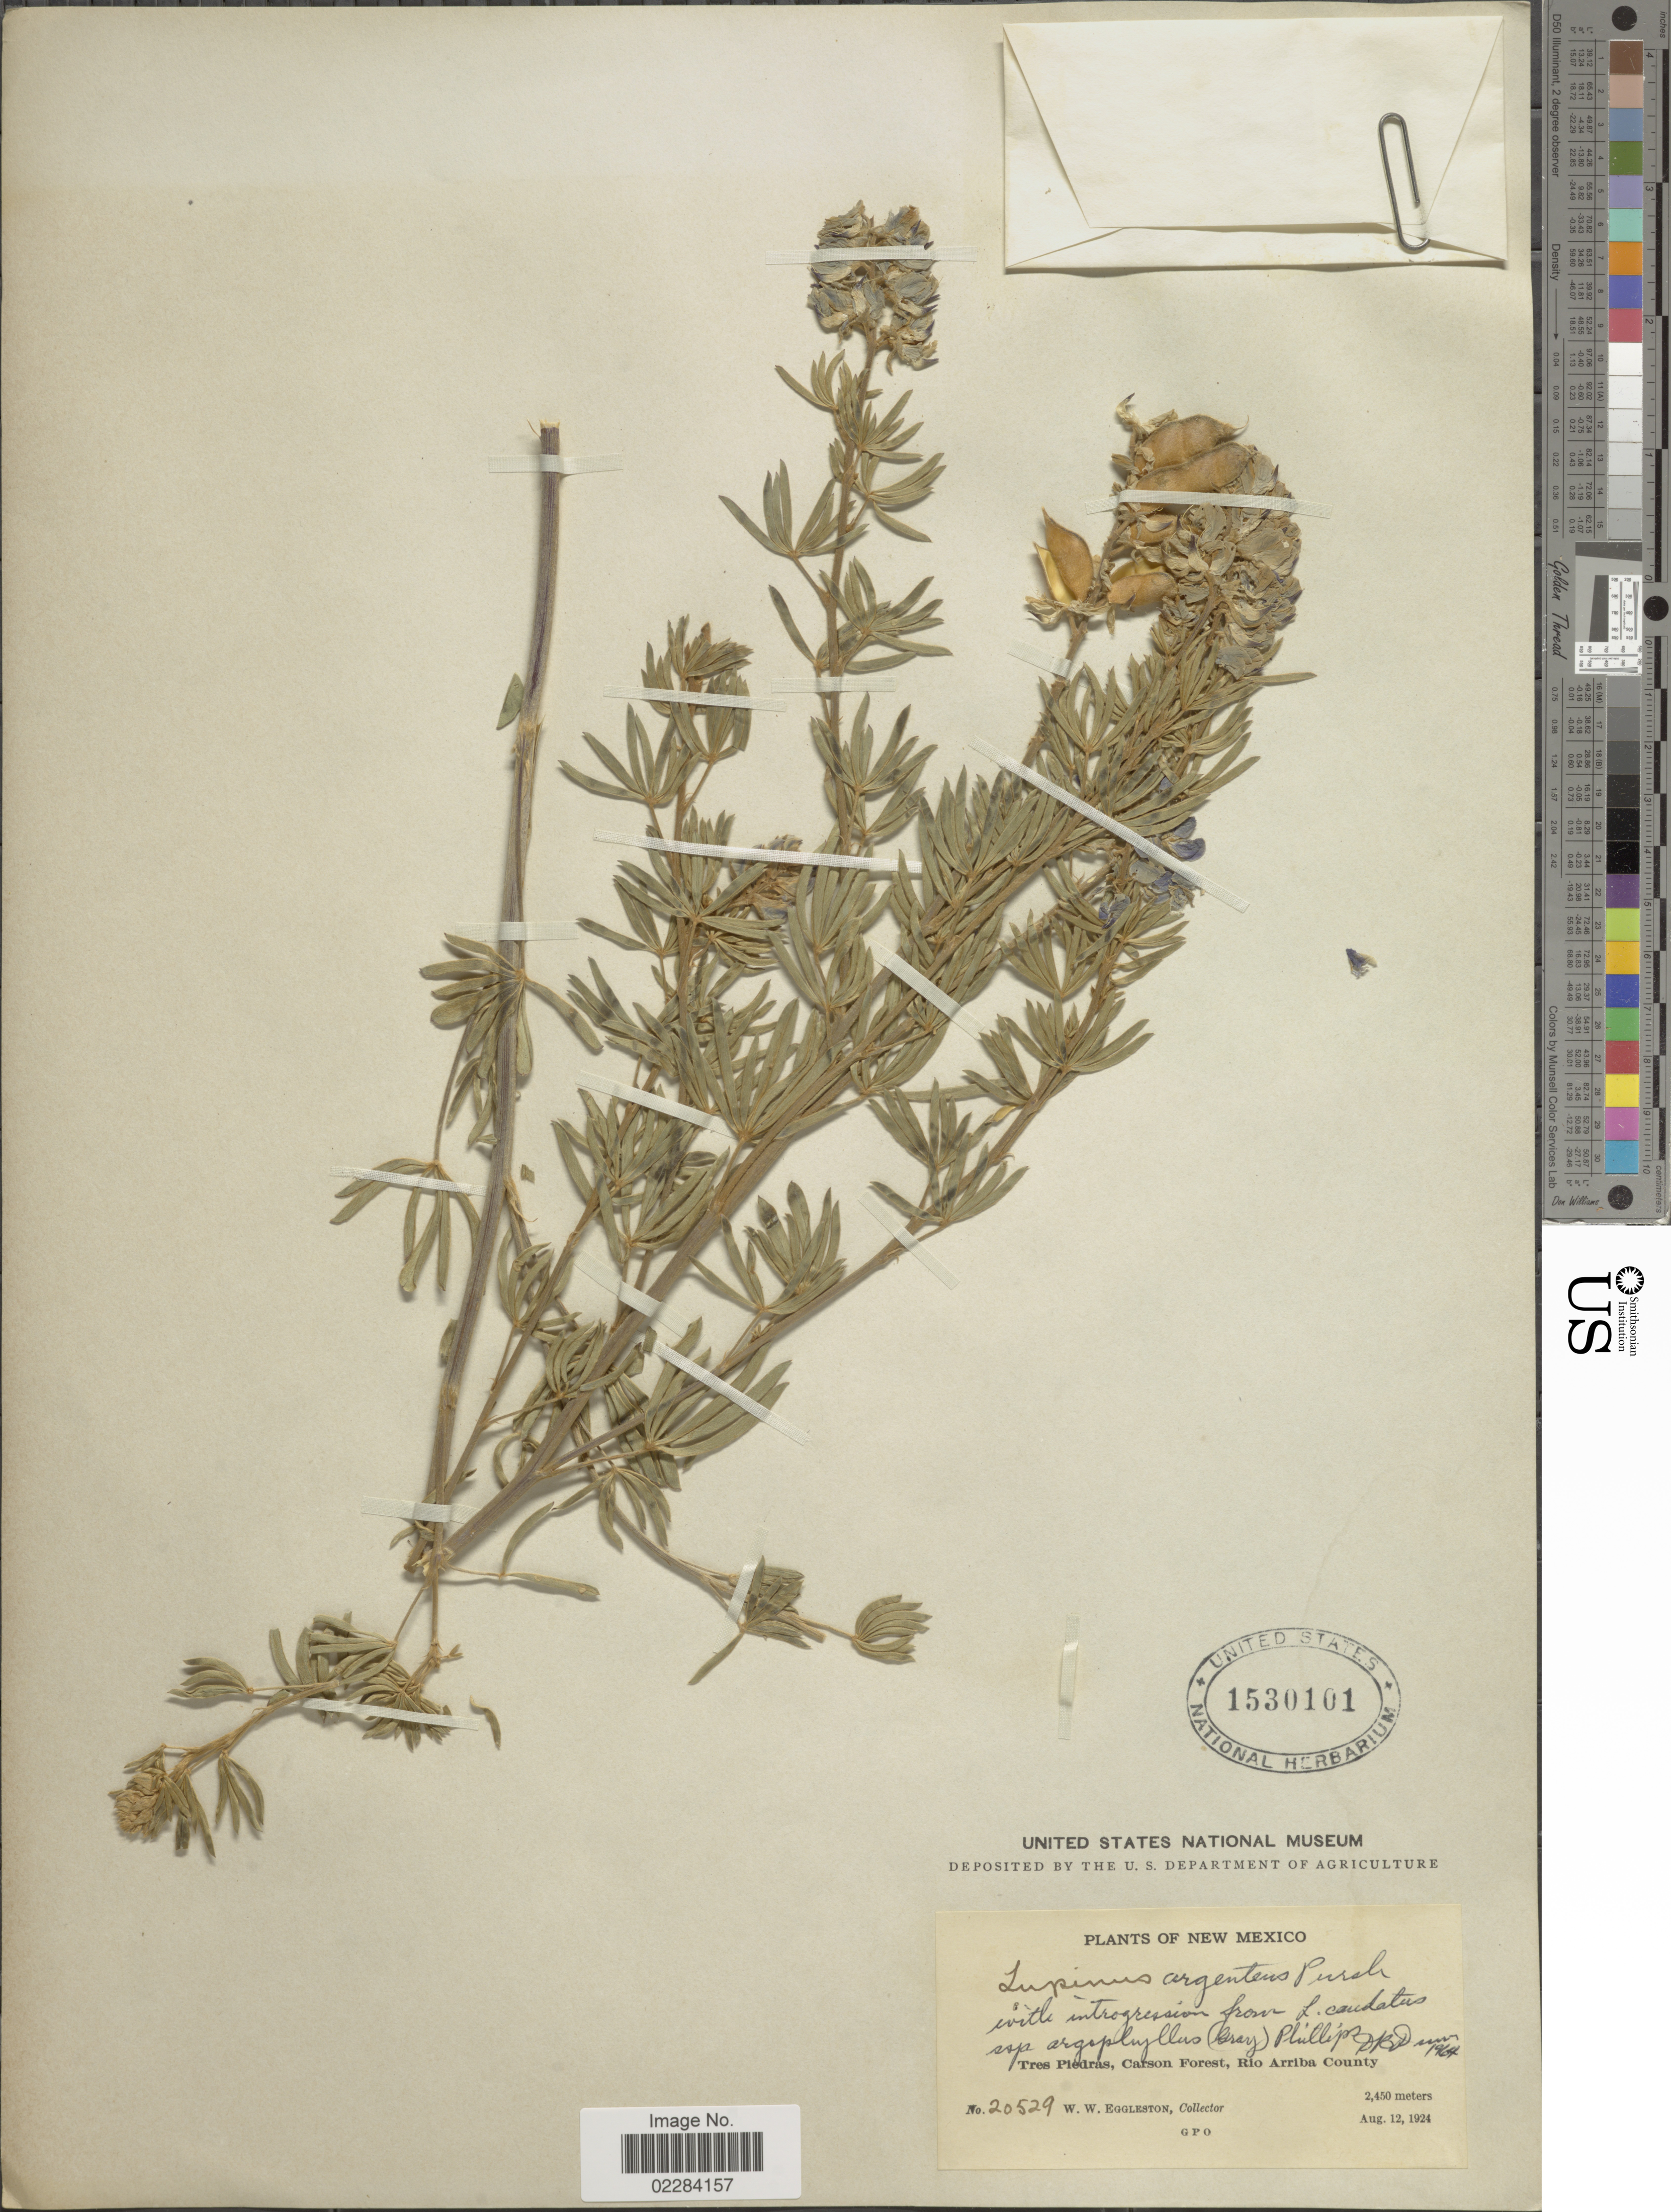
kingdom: Plantae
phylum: Tracheophyta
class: Magnoliopsida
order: Fabales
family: Fabaceae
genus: Lupinus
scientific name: Lupinus argenteus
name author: Pursh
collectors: W. W. Eggleston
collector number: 20529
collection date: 1924-08-12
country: United States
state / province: New Mexico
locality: Tres Piedras, Carson Forest, Rio Arriba County.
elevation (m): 2450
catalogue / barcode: US 1530101